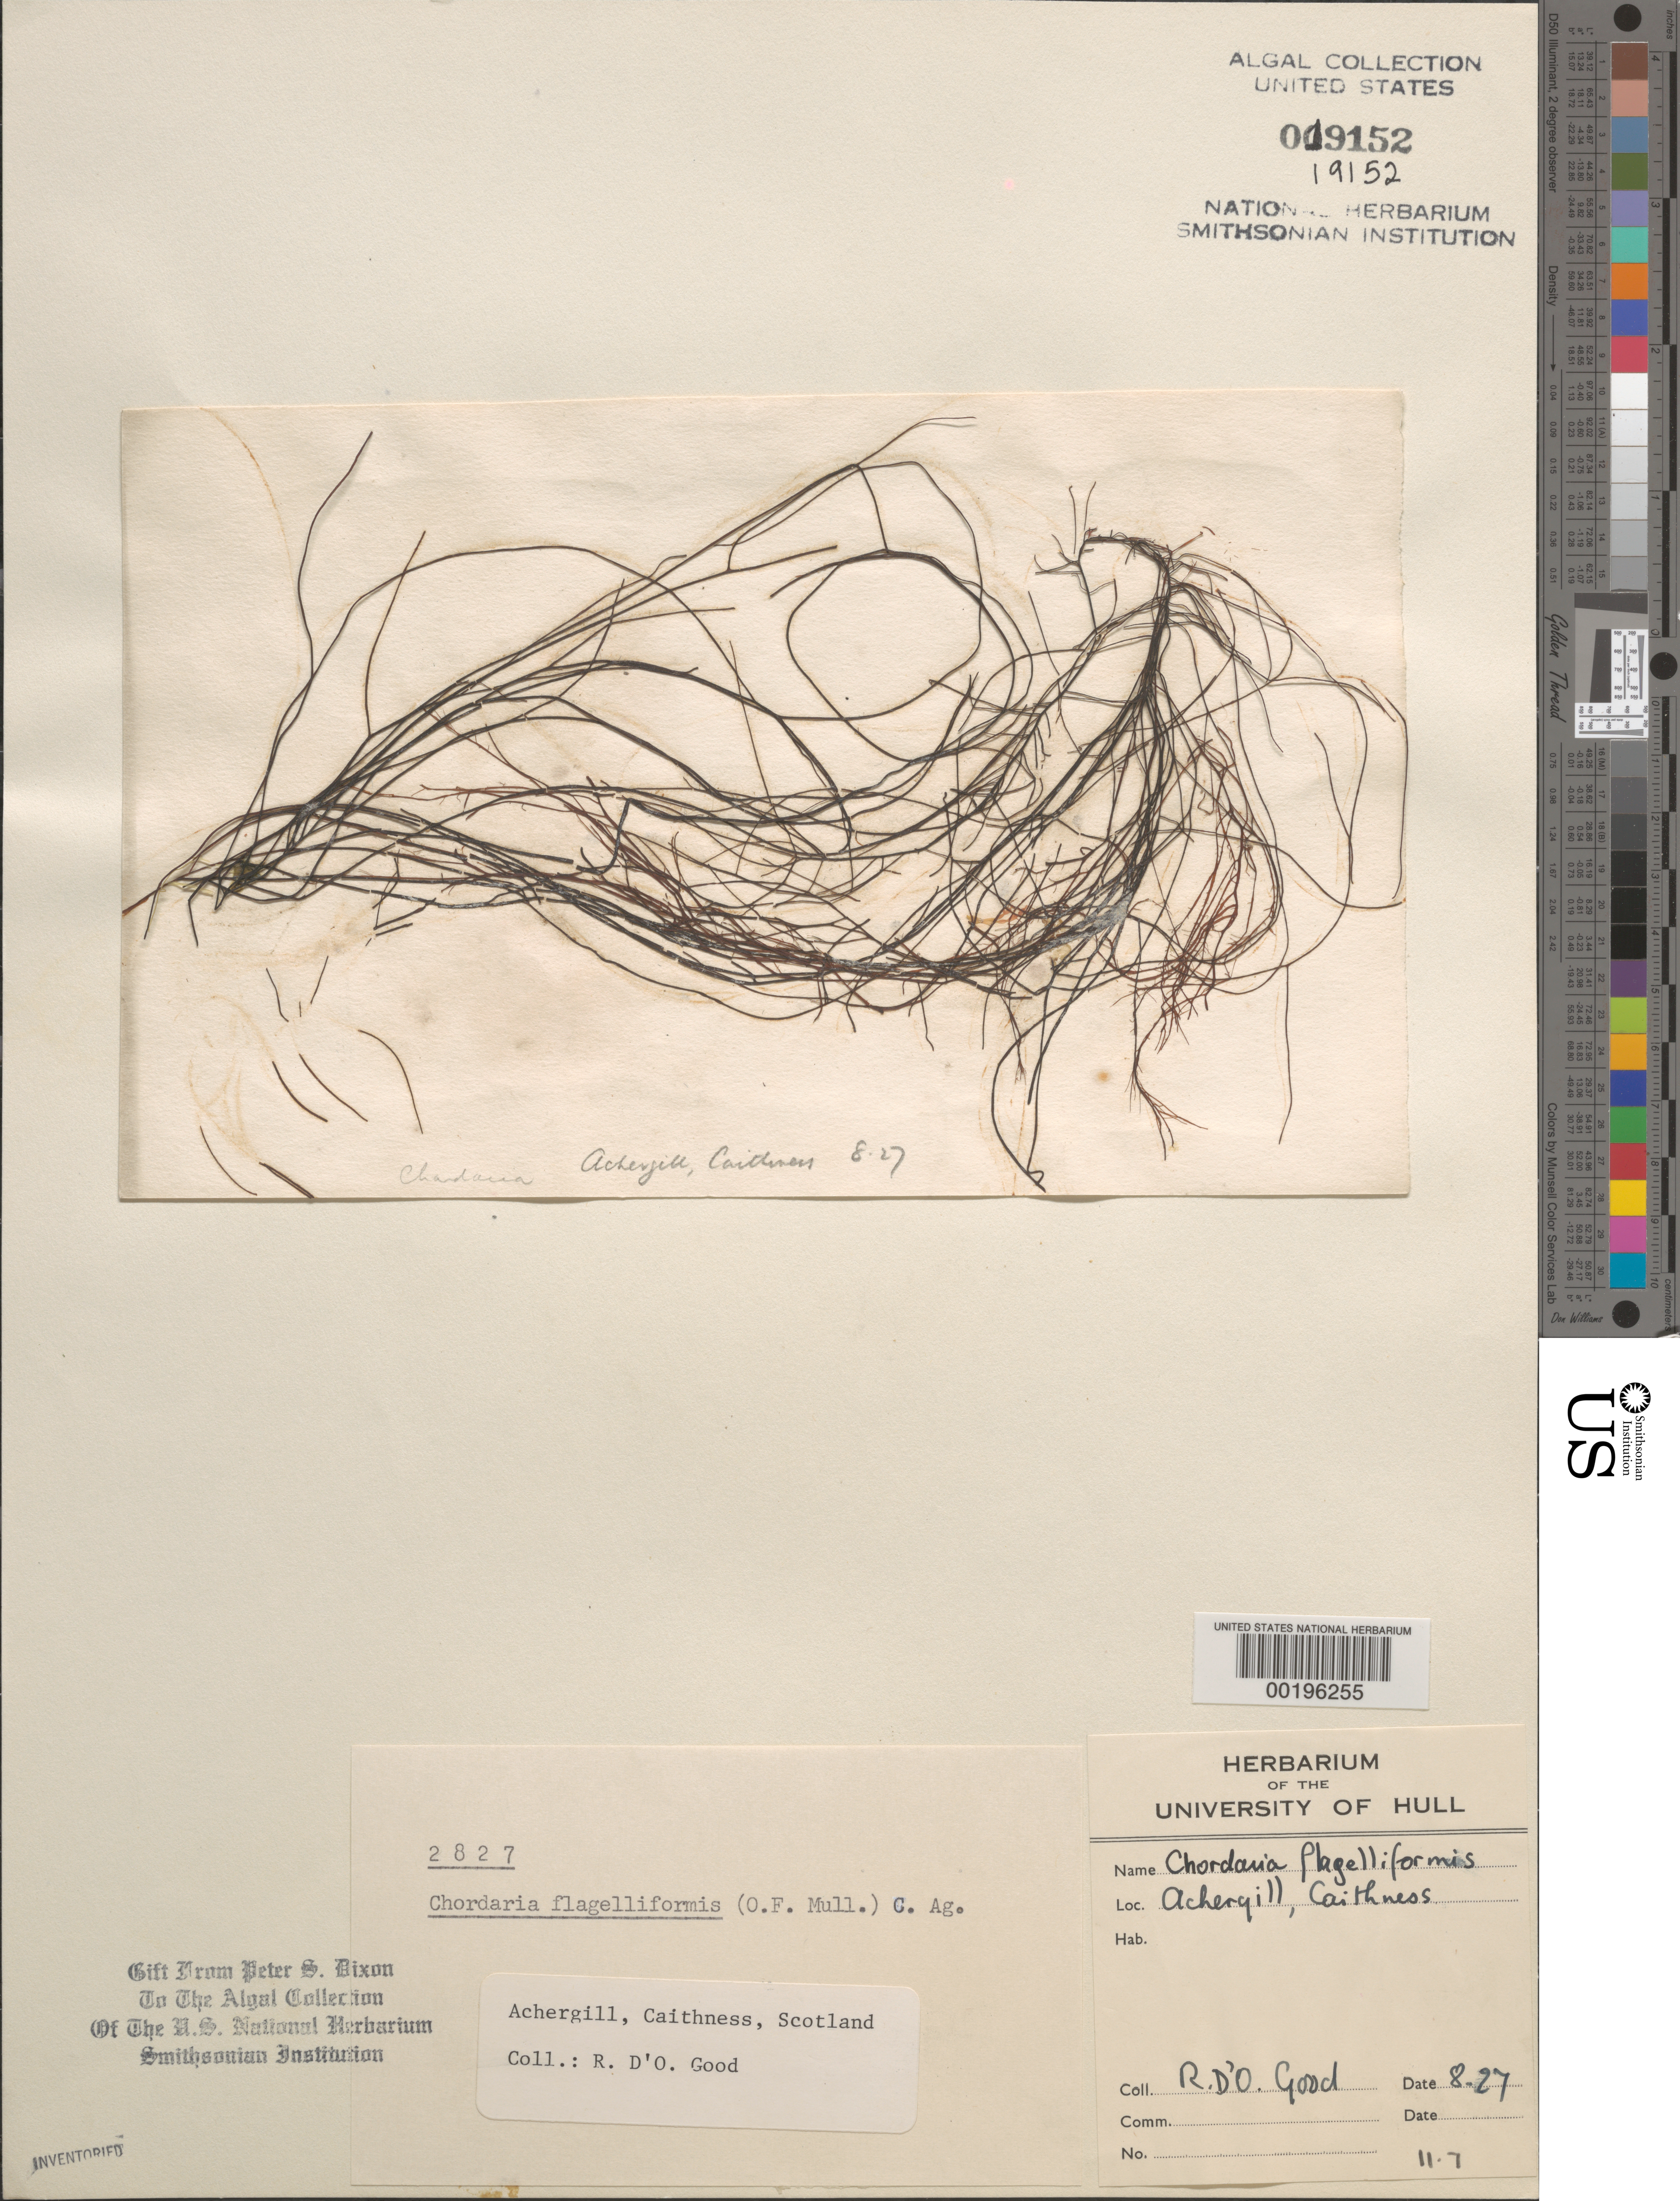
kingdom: Chromista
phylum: Ochrophyta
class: Phaeophyceae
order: Ectocarpales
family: Chordariaceae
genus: Chordaria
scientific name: Chordaria flagelliformis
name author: (Hudson) Grev.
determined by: Dixon, P. S.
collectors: R. Good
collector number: PSD 2827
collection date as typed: Aug 1927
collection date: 1927-08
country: United Kingdom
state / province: Scotland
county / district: Highland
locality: Achergill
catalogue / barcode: US 19152